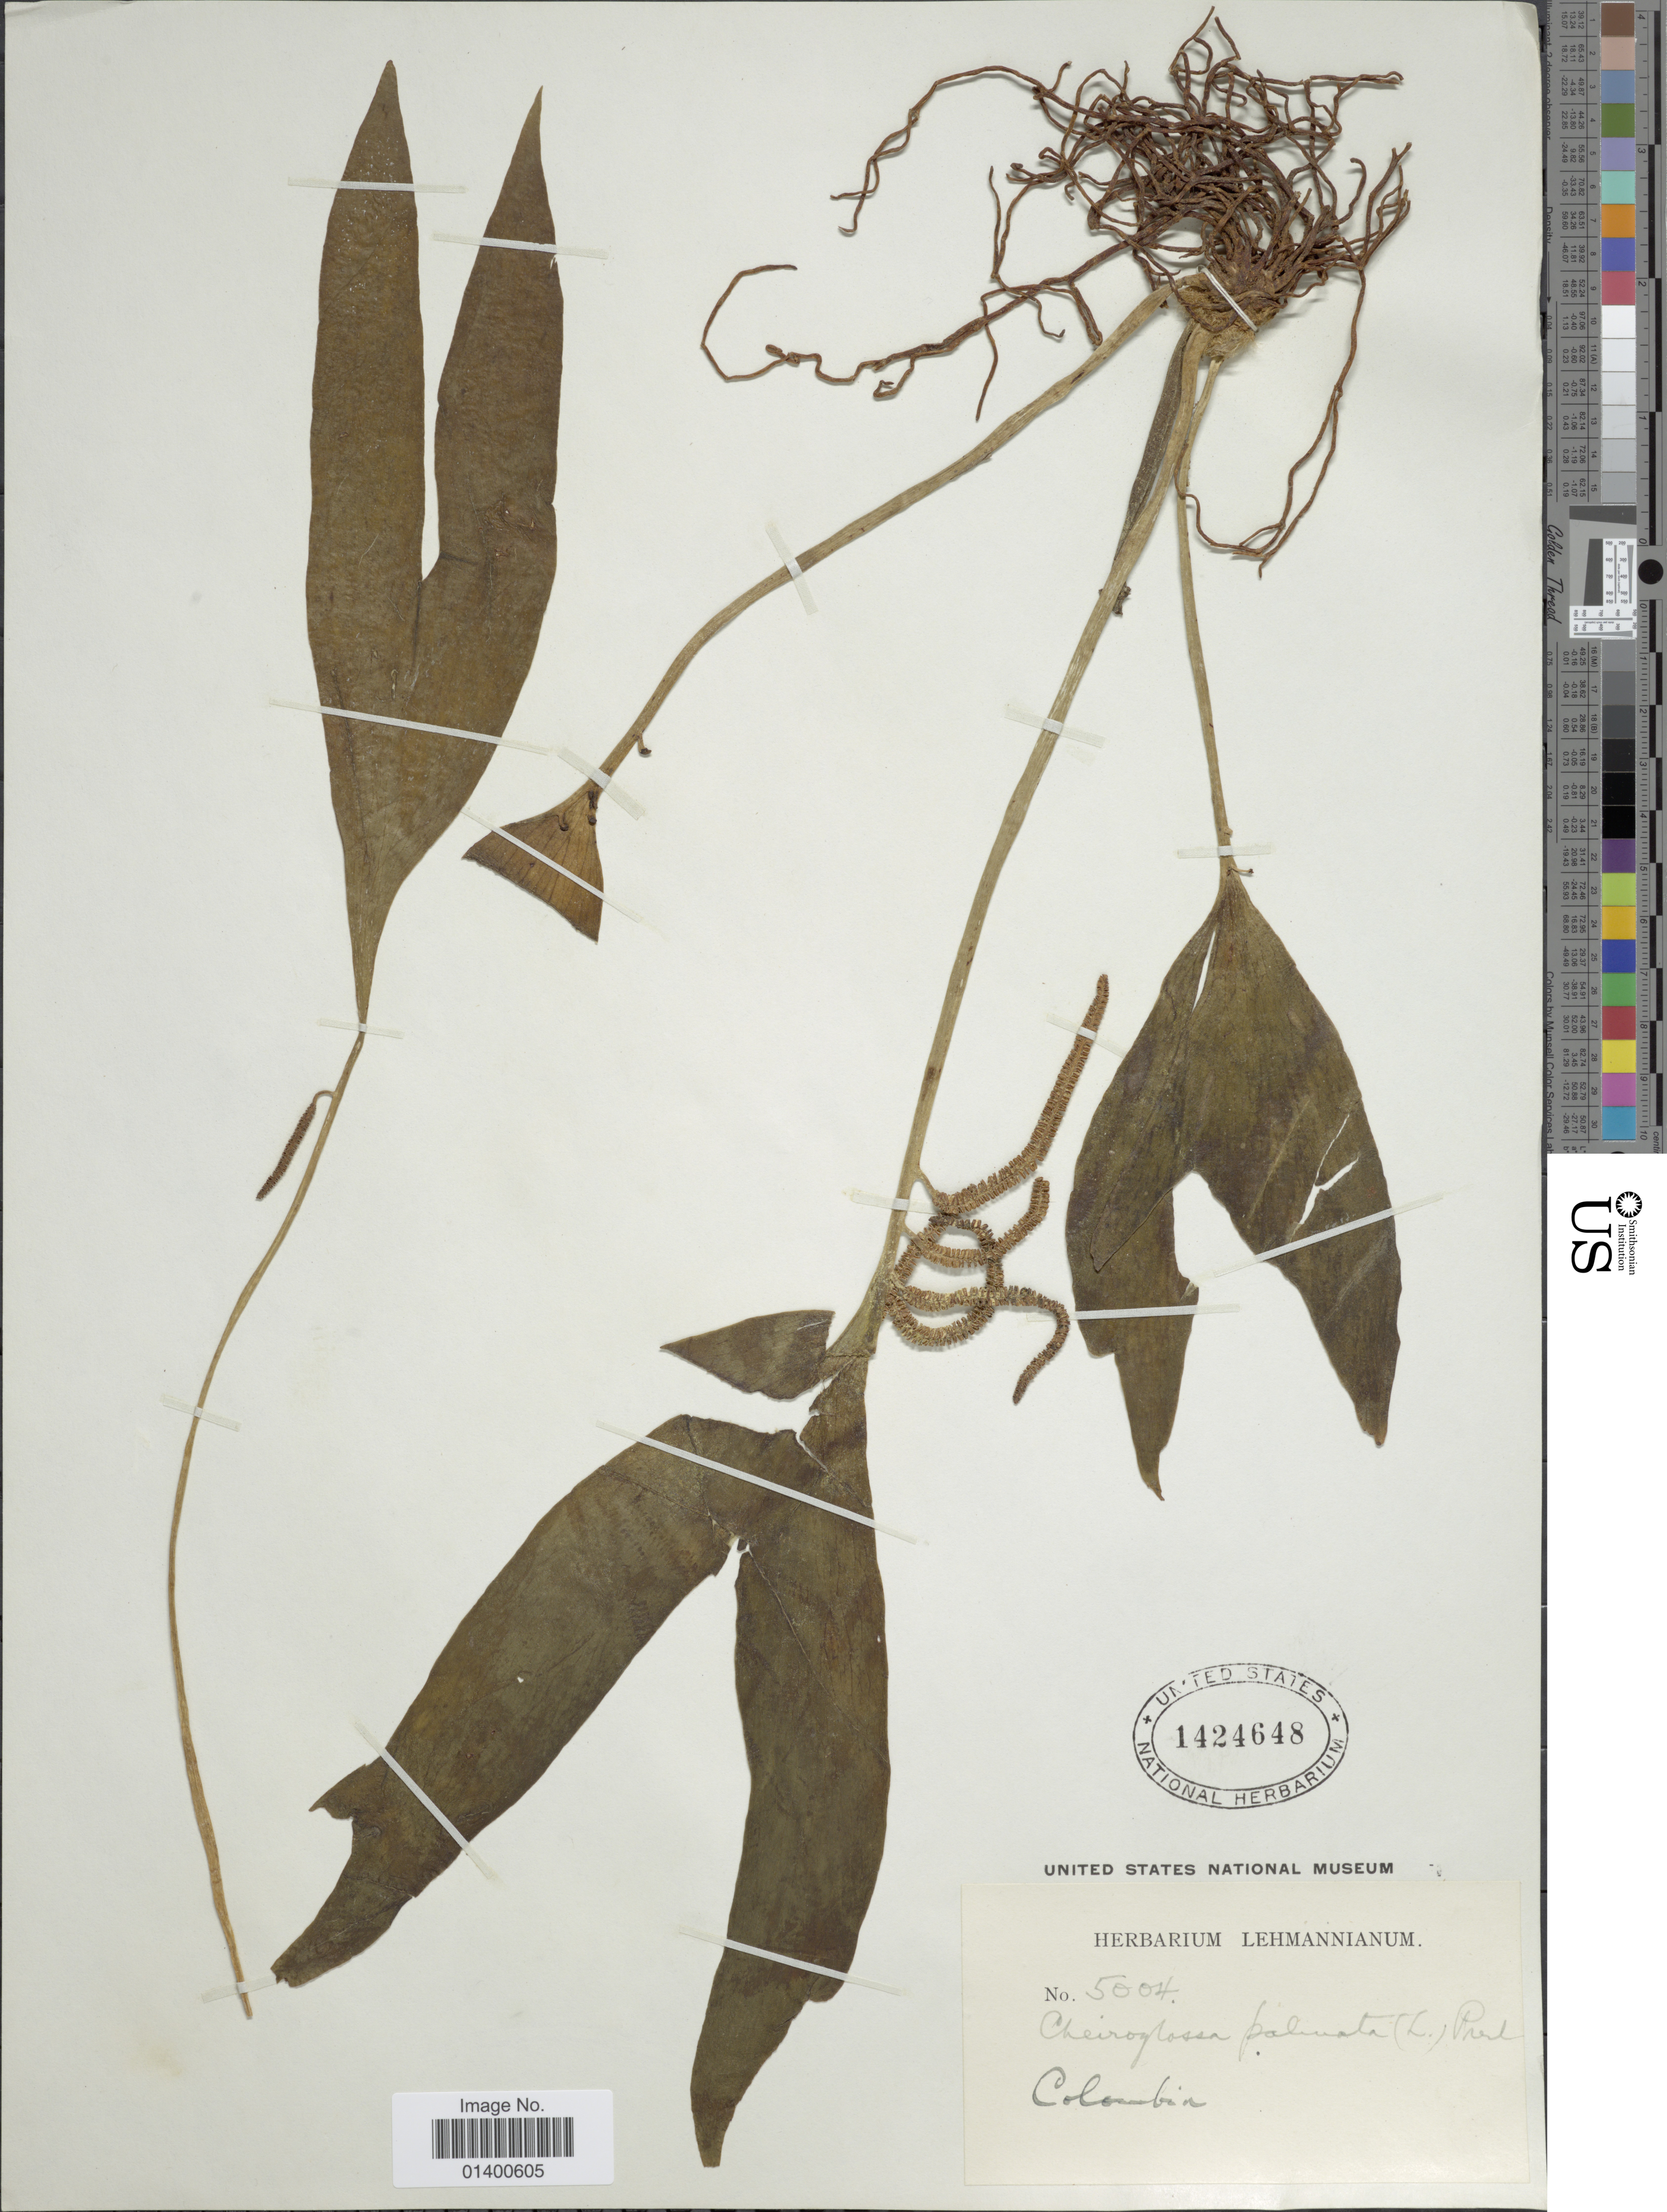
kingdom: Plantae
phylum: Tracheophyta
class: Polypodiopsida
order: Ophioglossales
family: Ophioglossaceae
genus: Cheiroglossa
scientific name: Cheiroglossa palmata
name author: (L.) C. Presl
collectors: ex herb. Lehmannianum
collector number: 5004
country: Colombia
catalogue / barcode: US 1424648